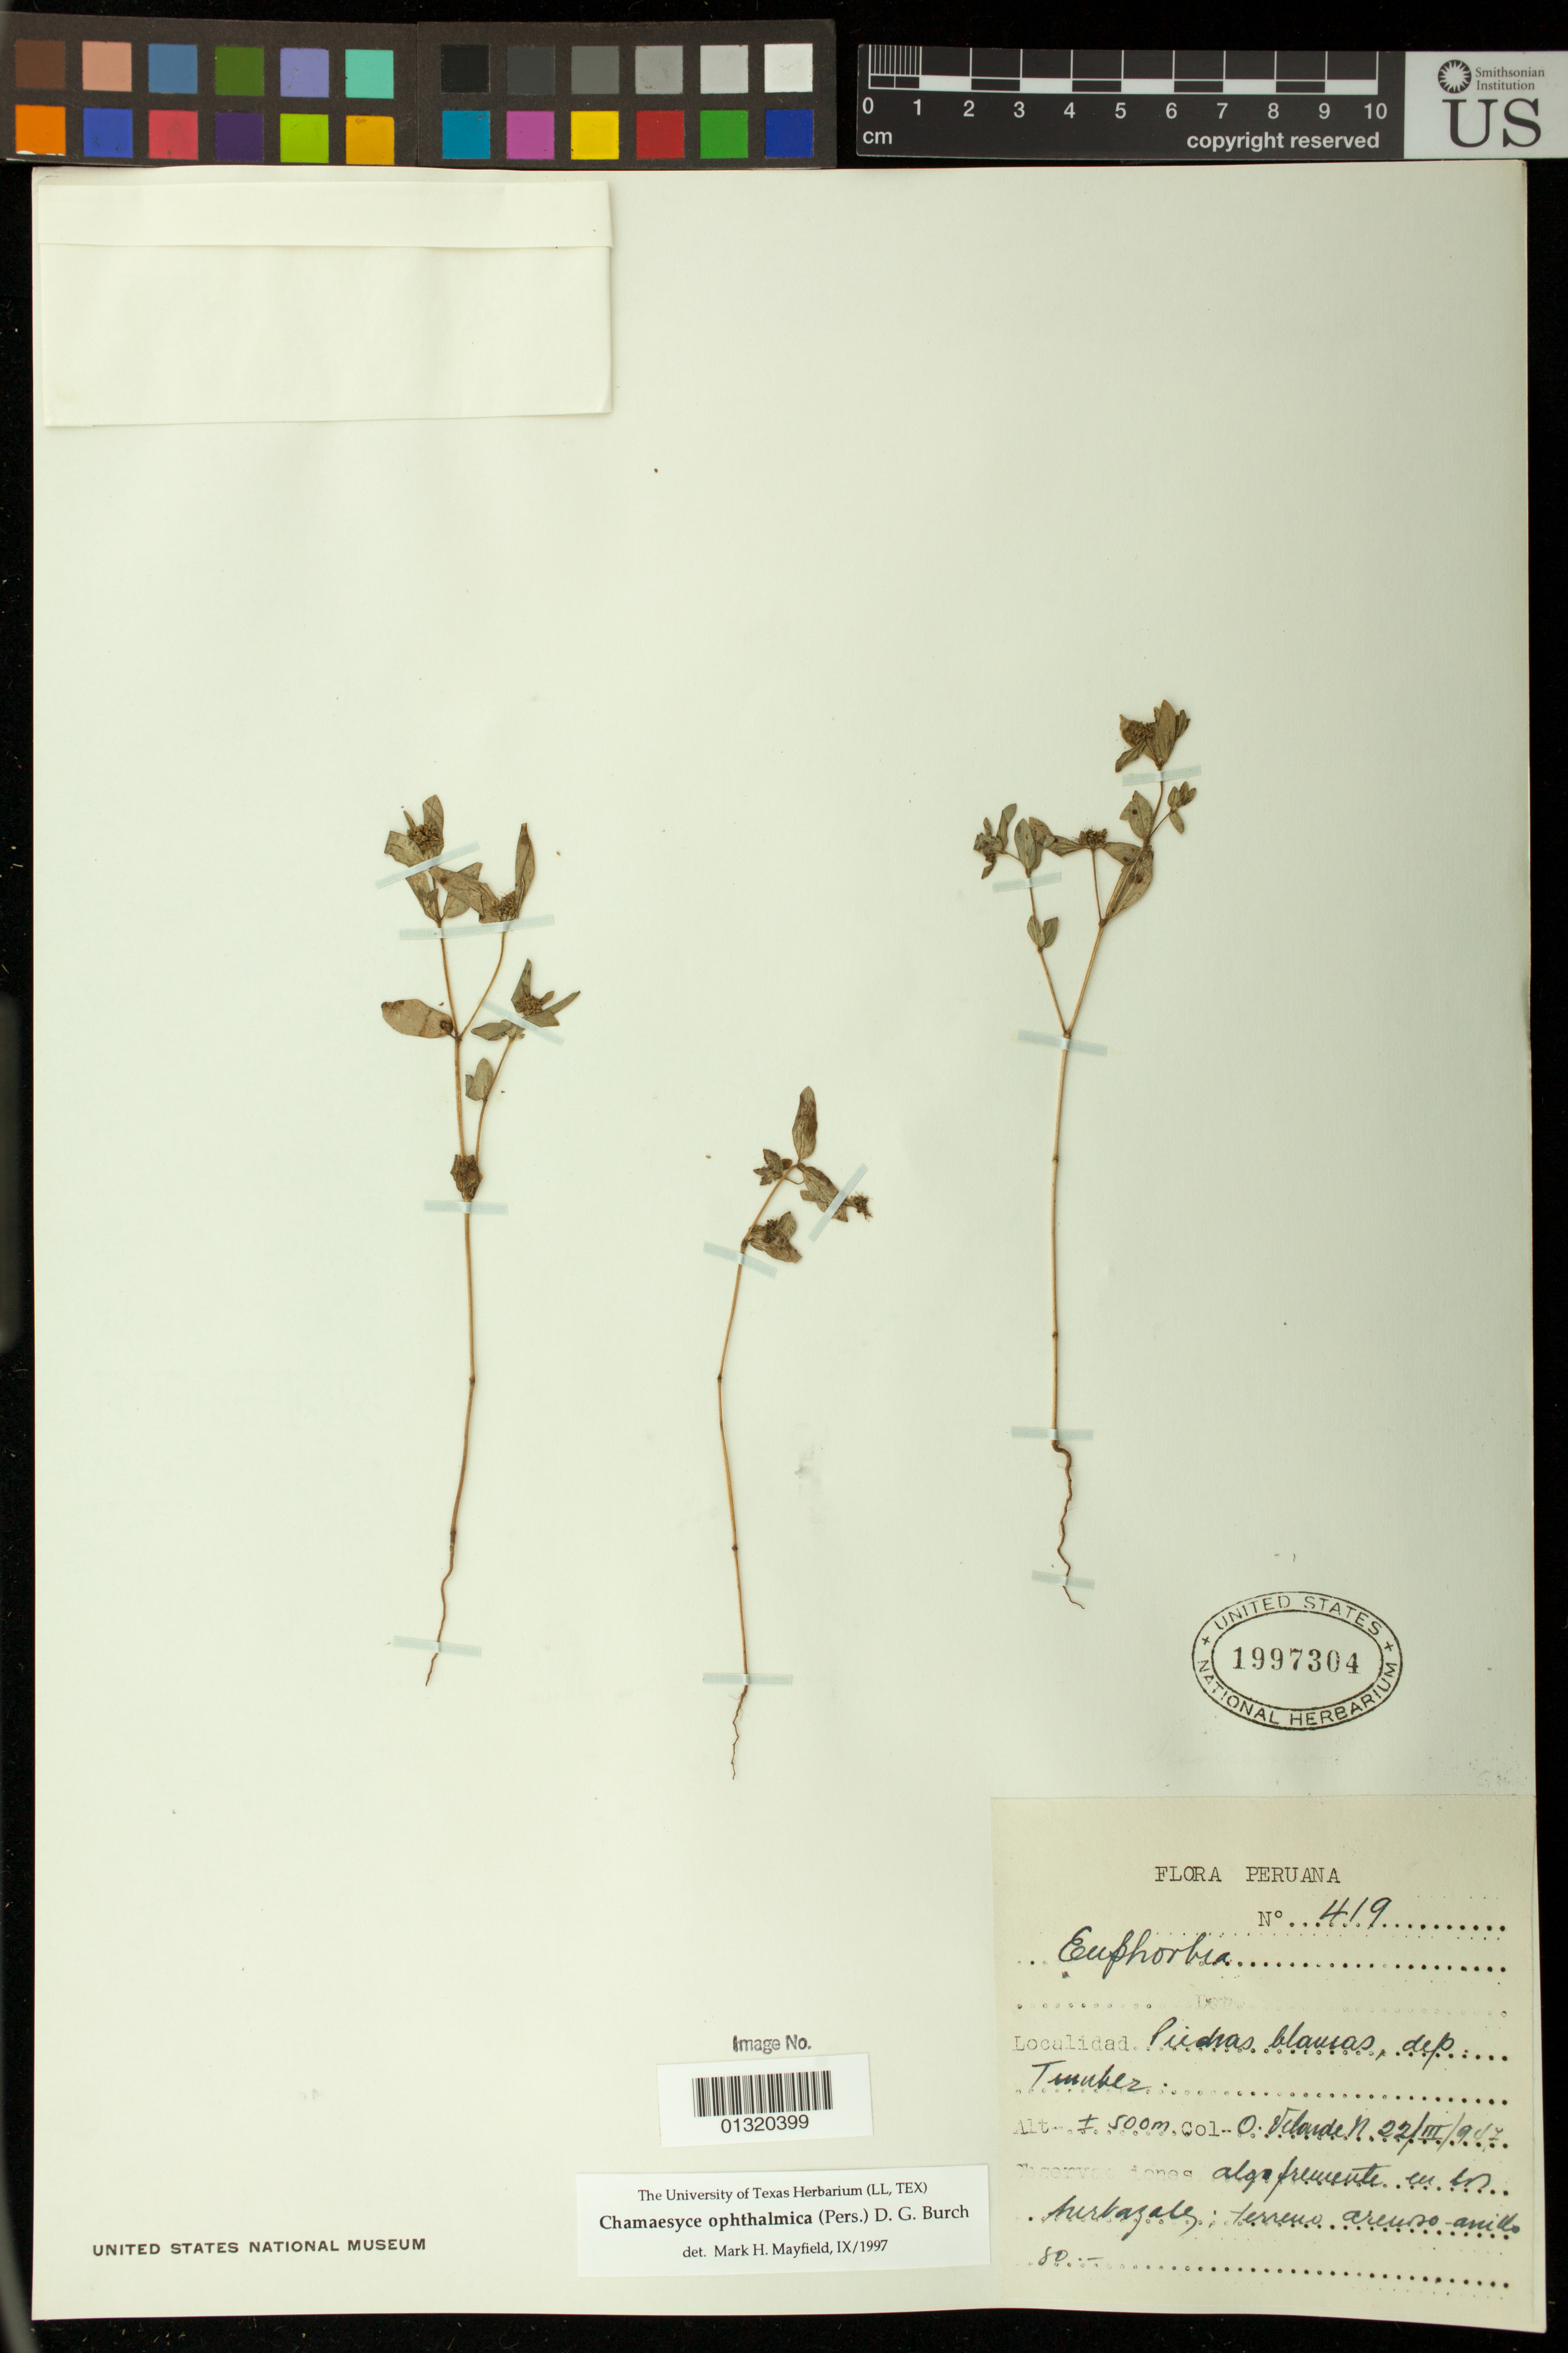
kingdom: Plantae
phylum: Tracheophyta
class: Magnoliopsida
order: Malpighiales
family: Euphorbiaceae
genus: Euphorbia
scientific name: Euphorbia ophthalmica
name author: Pers.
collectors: O. Velarde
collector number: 419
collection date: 1947-03-22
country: Peru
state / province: Tumbes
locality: Piedras blancas;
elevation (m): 500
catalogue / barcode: US 1997304